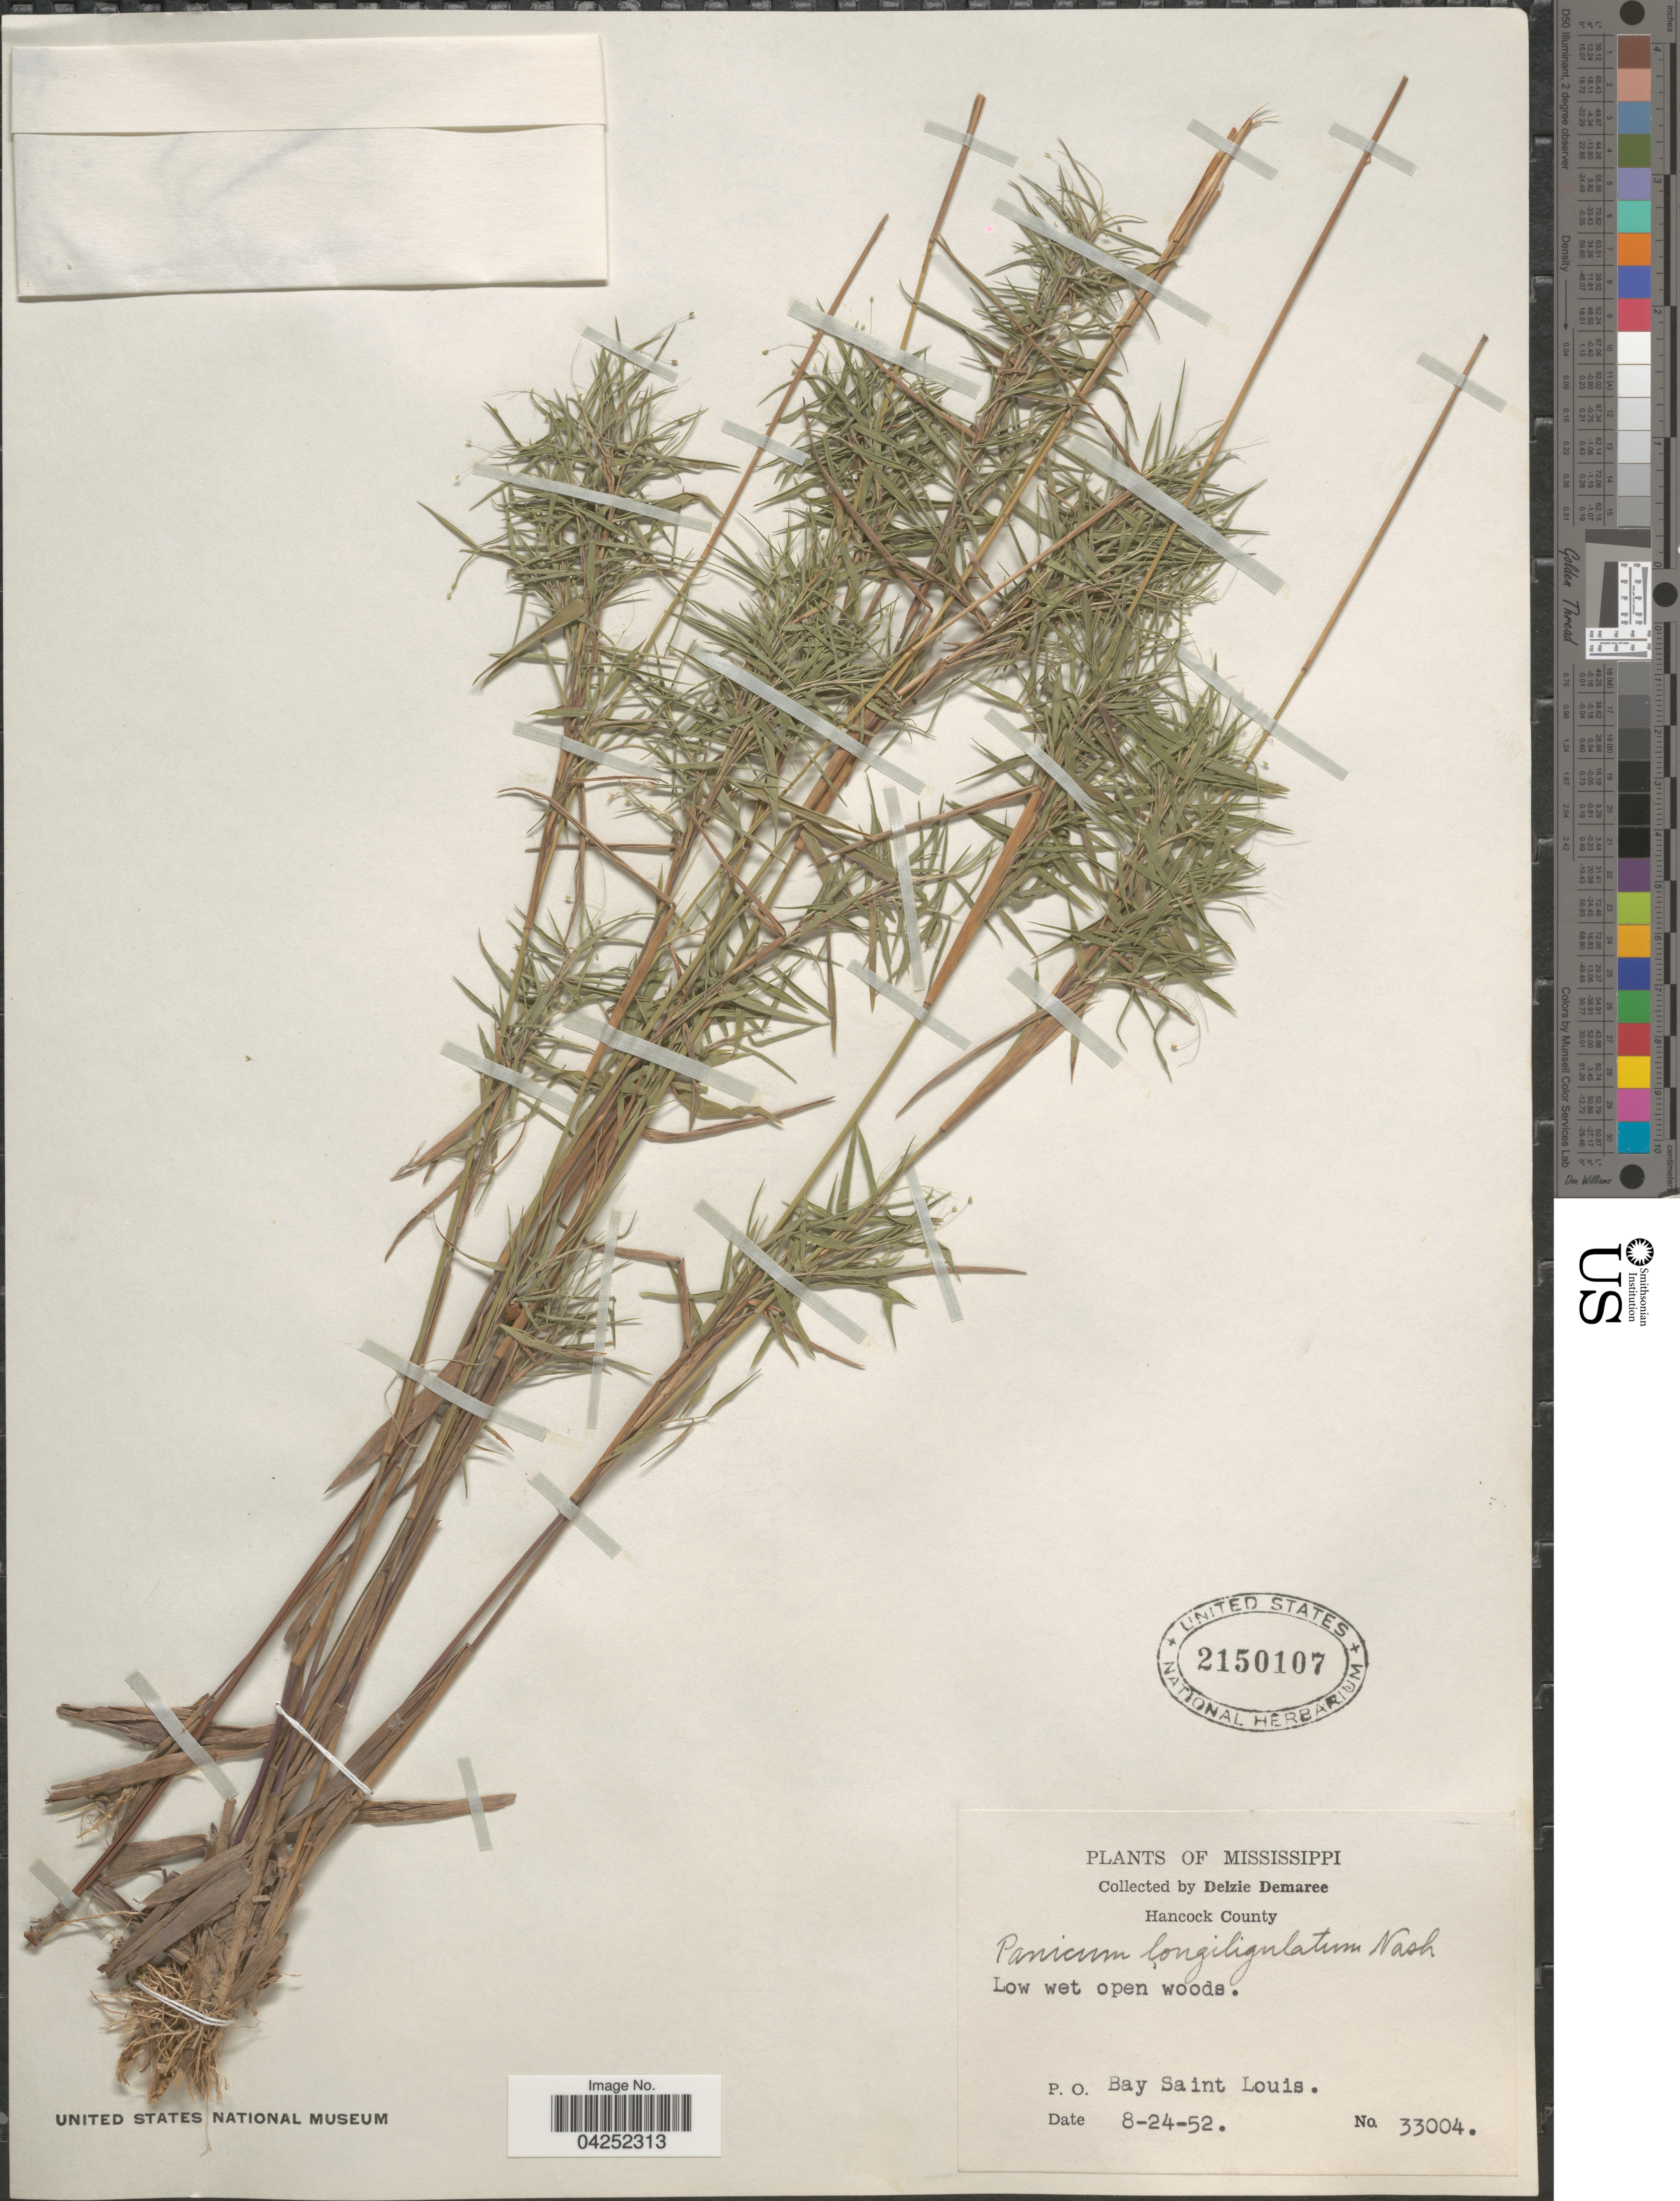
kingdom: Plantae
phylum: Tracheophyta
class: Liliopsida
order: Poales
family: Poaceae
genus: Dichanthelium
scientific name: Dichanthelium acuminatum var. longiligulatum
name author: (Nash) Gould & C.A. Clark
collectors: D. Demaree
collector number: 33004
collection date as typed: Transcribed d/m/y: 24/8/52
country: United States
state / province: Mississippi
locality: Hancock County. Low wet open woods. P.O. Bay Saint Louis.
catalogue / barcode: US 2150107